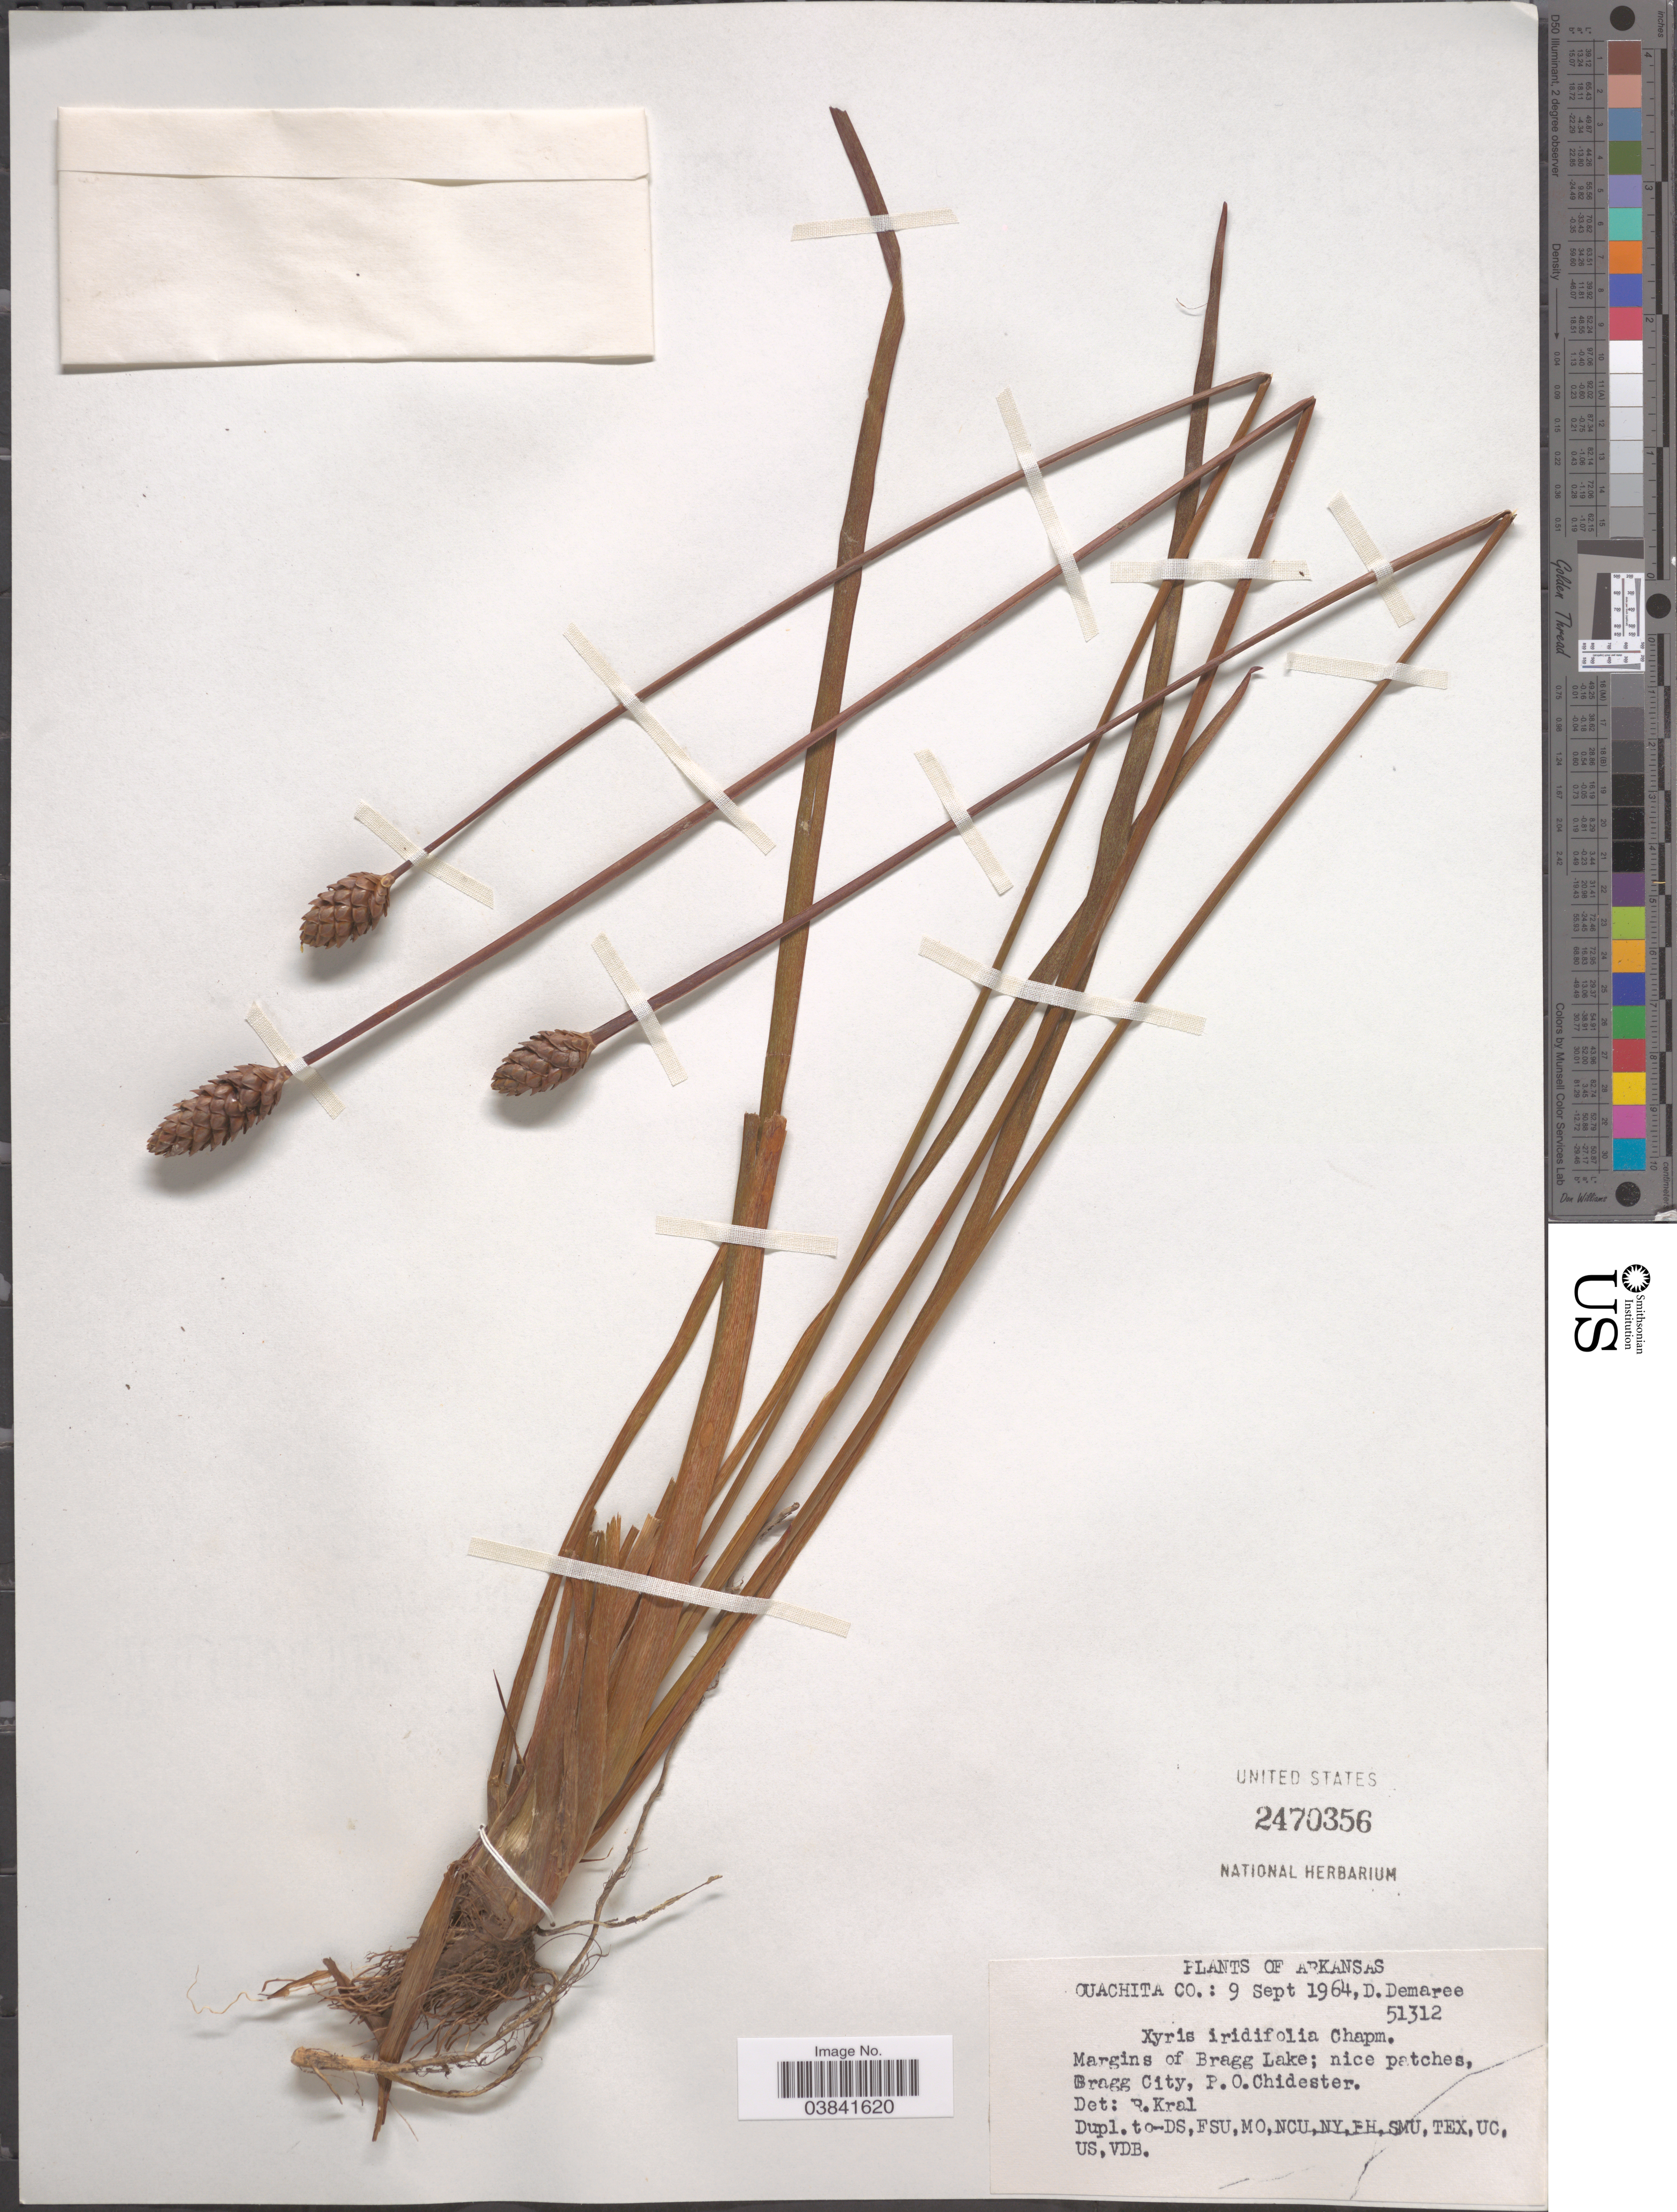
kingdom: Plantae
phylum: Tracheophyta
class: Liliopsida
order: Poales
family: Xyridaceae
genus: Xyris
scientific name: Xyris iridifolia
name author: Chapm.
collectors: D. Demaree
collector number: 51312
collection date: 1964-09-09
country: United States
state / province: Arkansas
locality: Ouachita Co.: Margins of Bragg Lake; nice pathces, Bragg City, P.O. Chidester.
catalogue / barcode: US 2470356